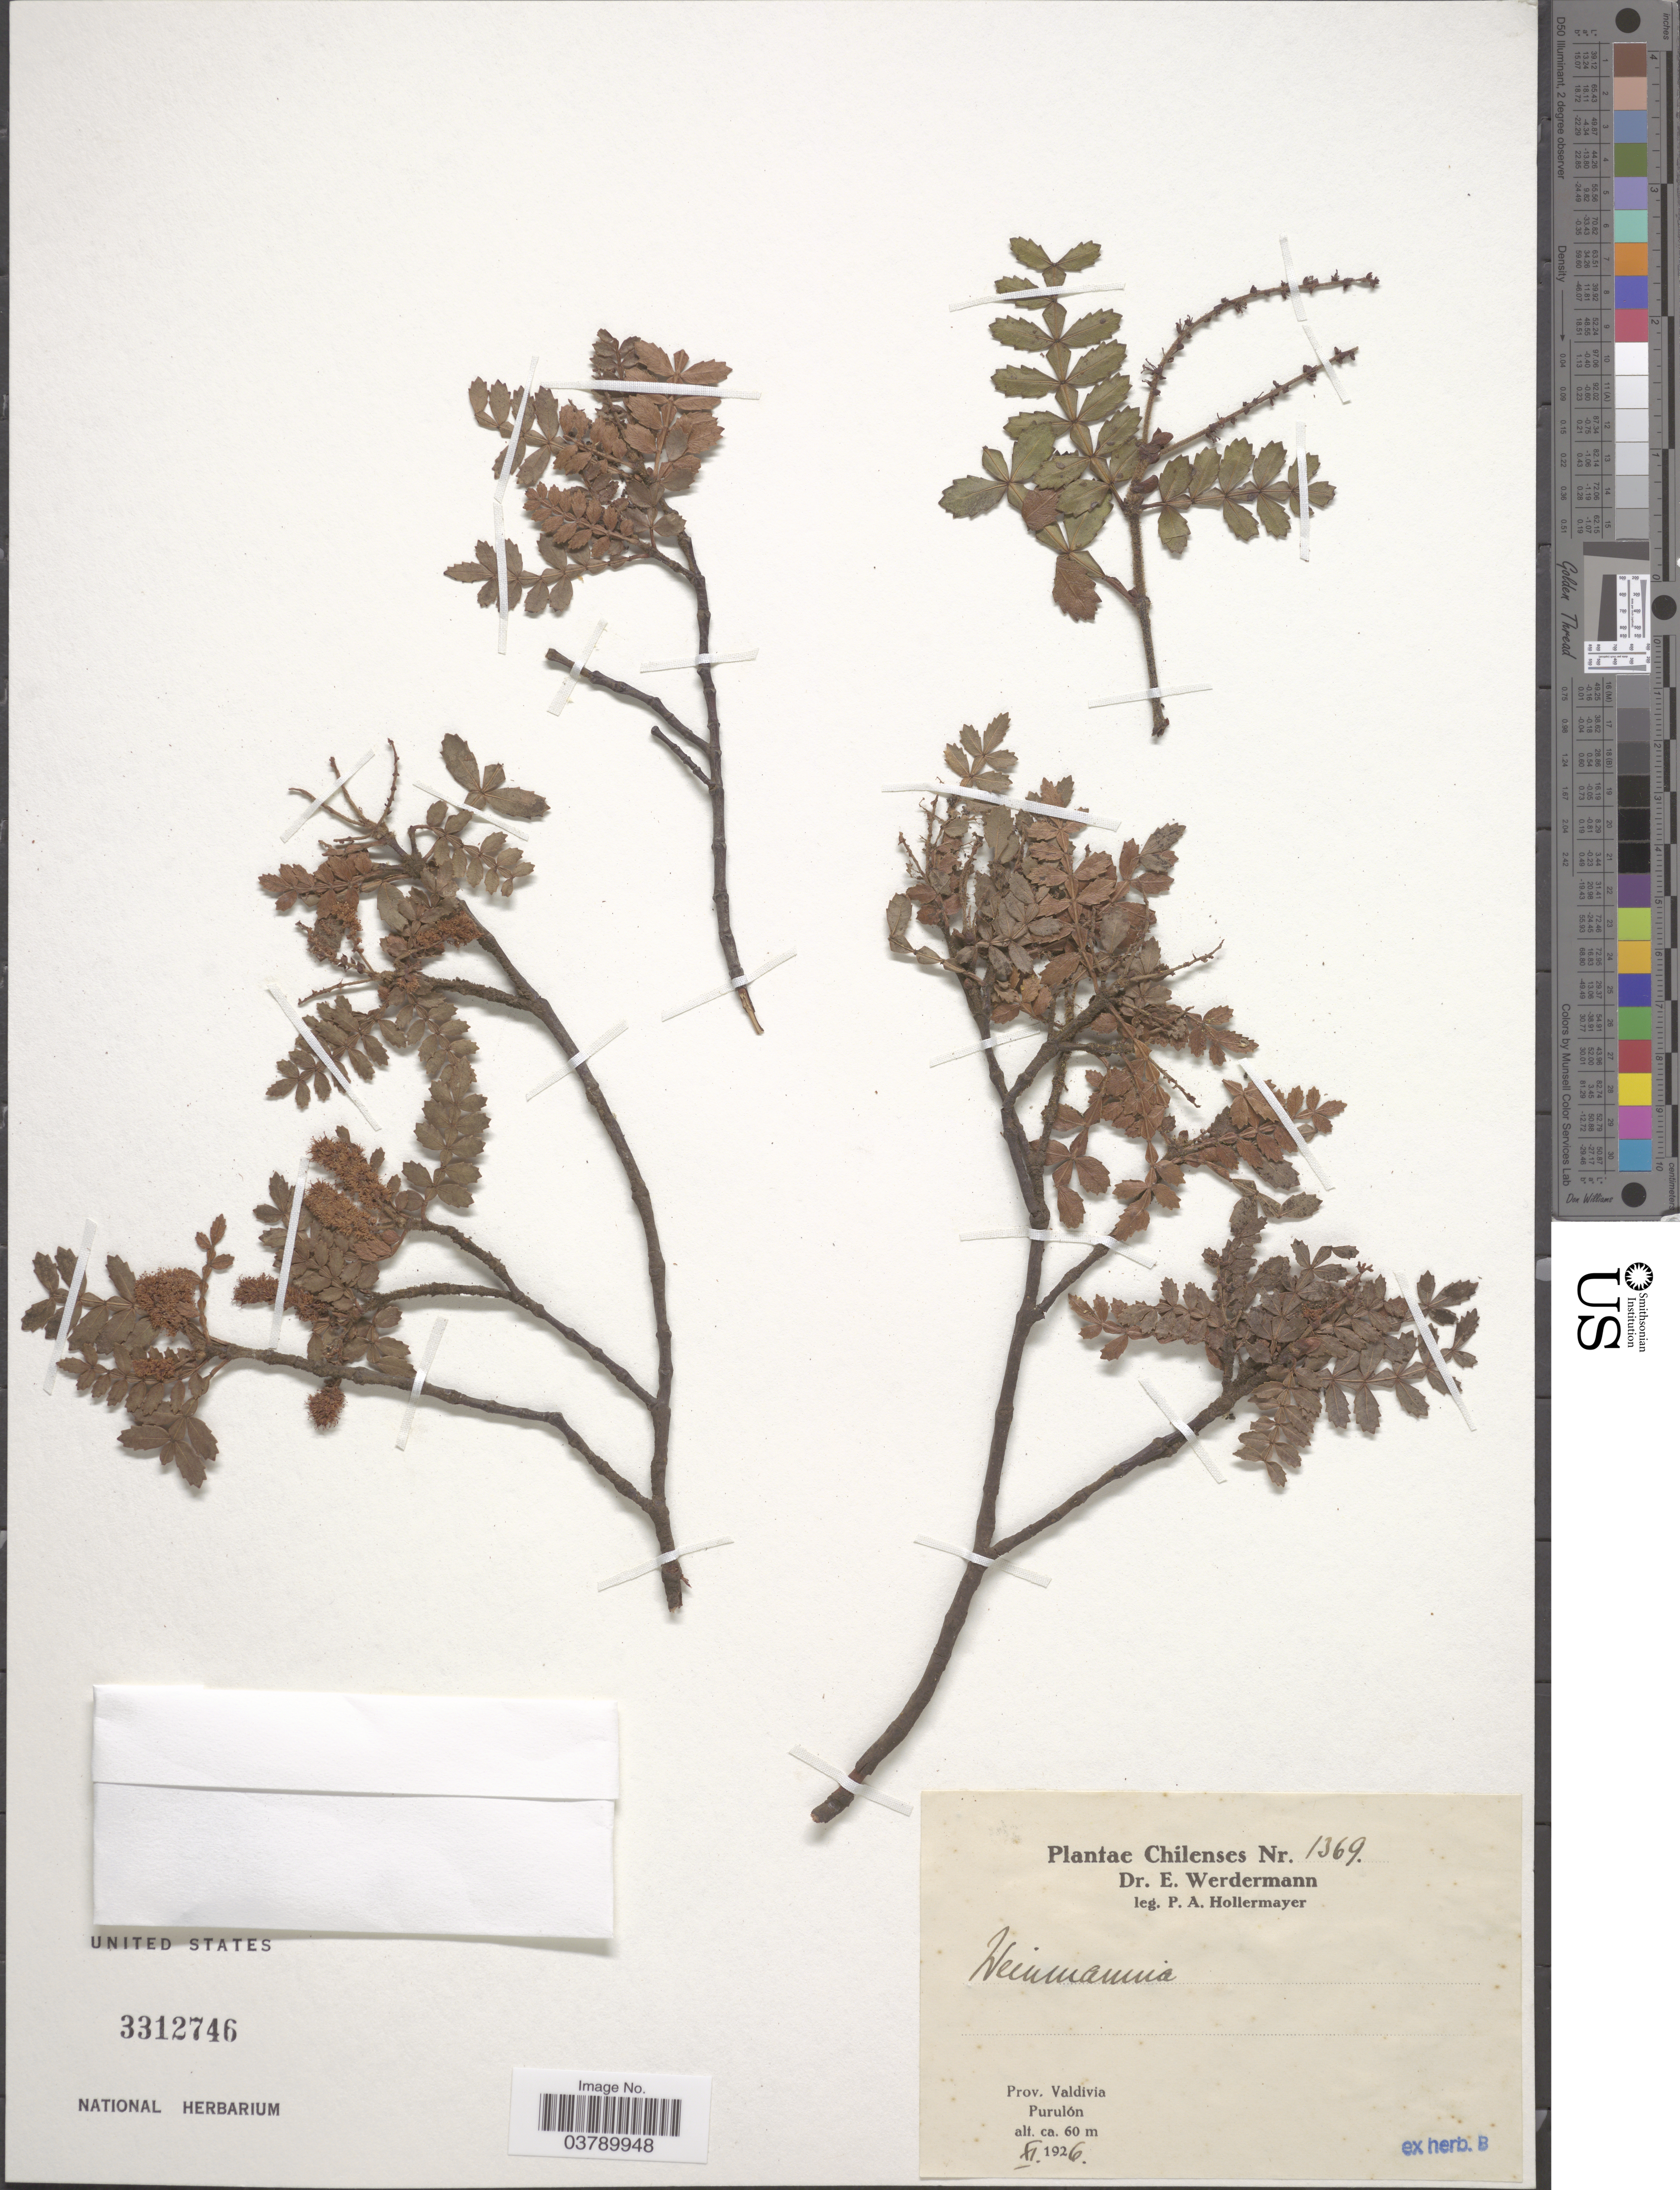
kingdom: Plantae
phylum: Tracheophyta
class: Magnoliopsida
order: Oxalidales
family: Cunoniaceae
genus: Weinmannia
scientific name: Weinmannia sp.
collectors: P. Hollermayer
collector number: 1369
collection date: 1926-11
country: Chile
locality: Prov. Valdivia. Purulón.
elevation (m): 60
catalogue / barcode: US 3312746